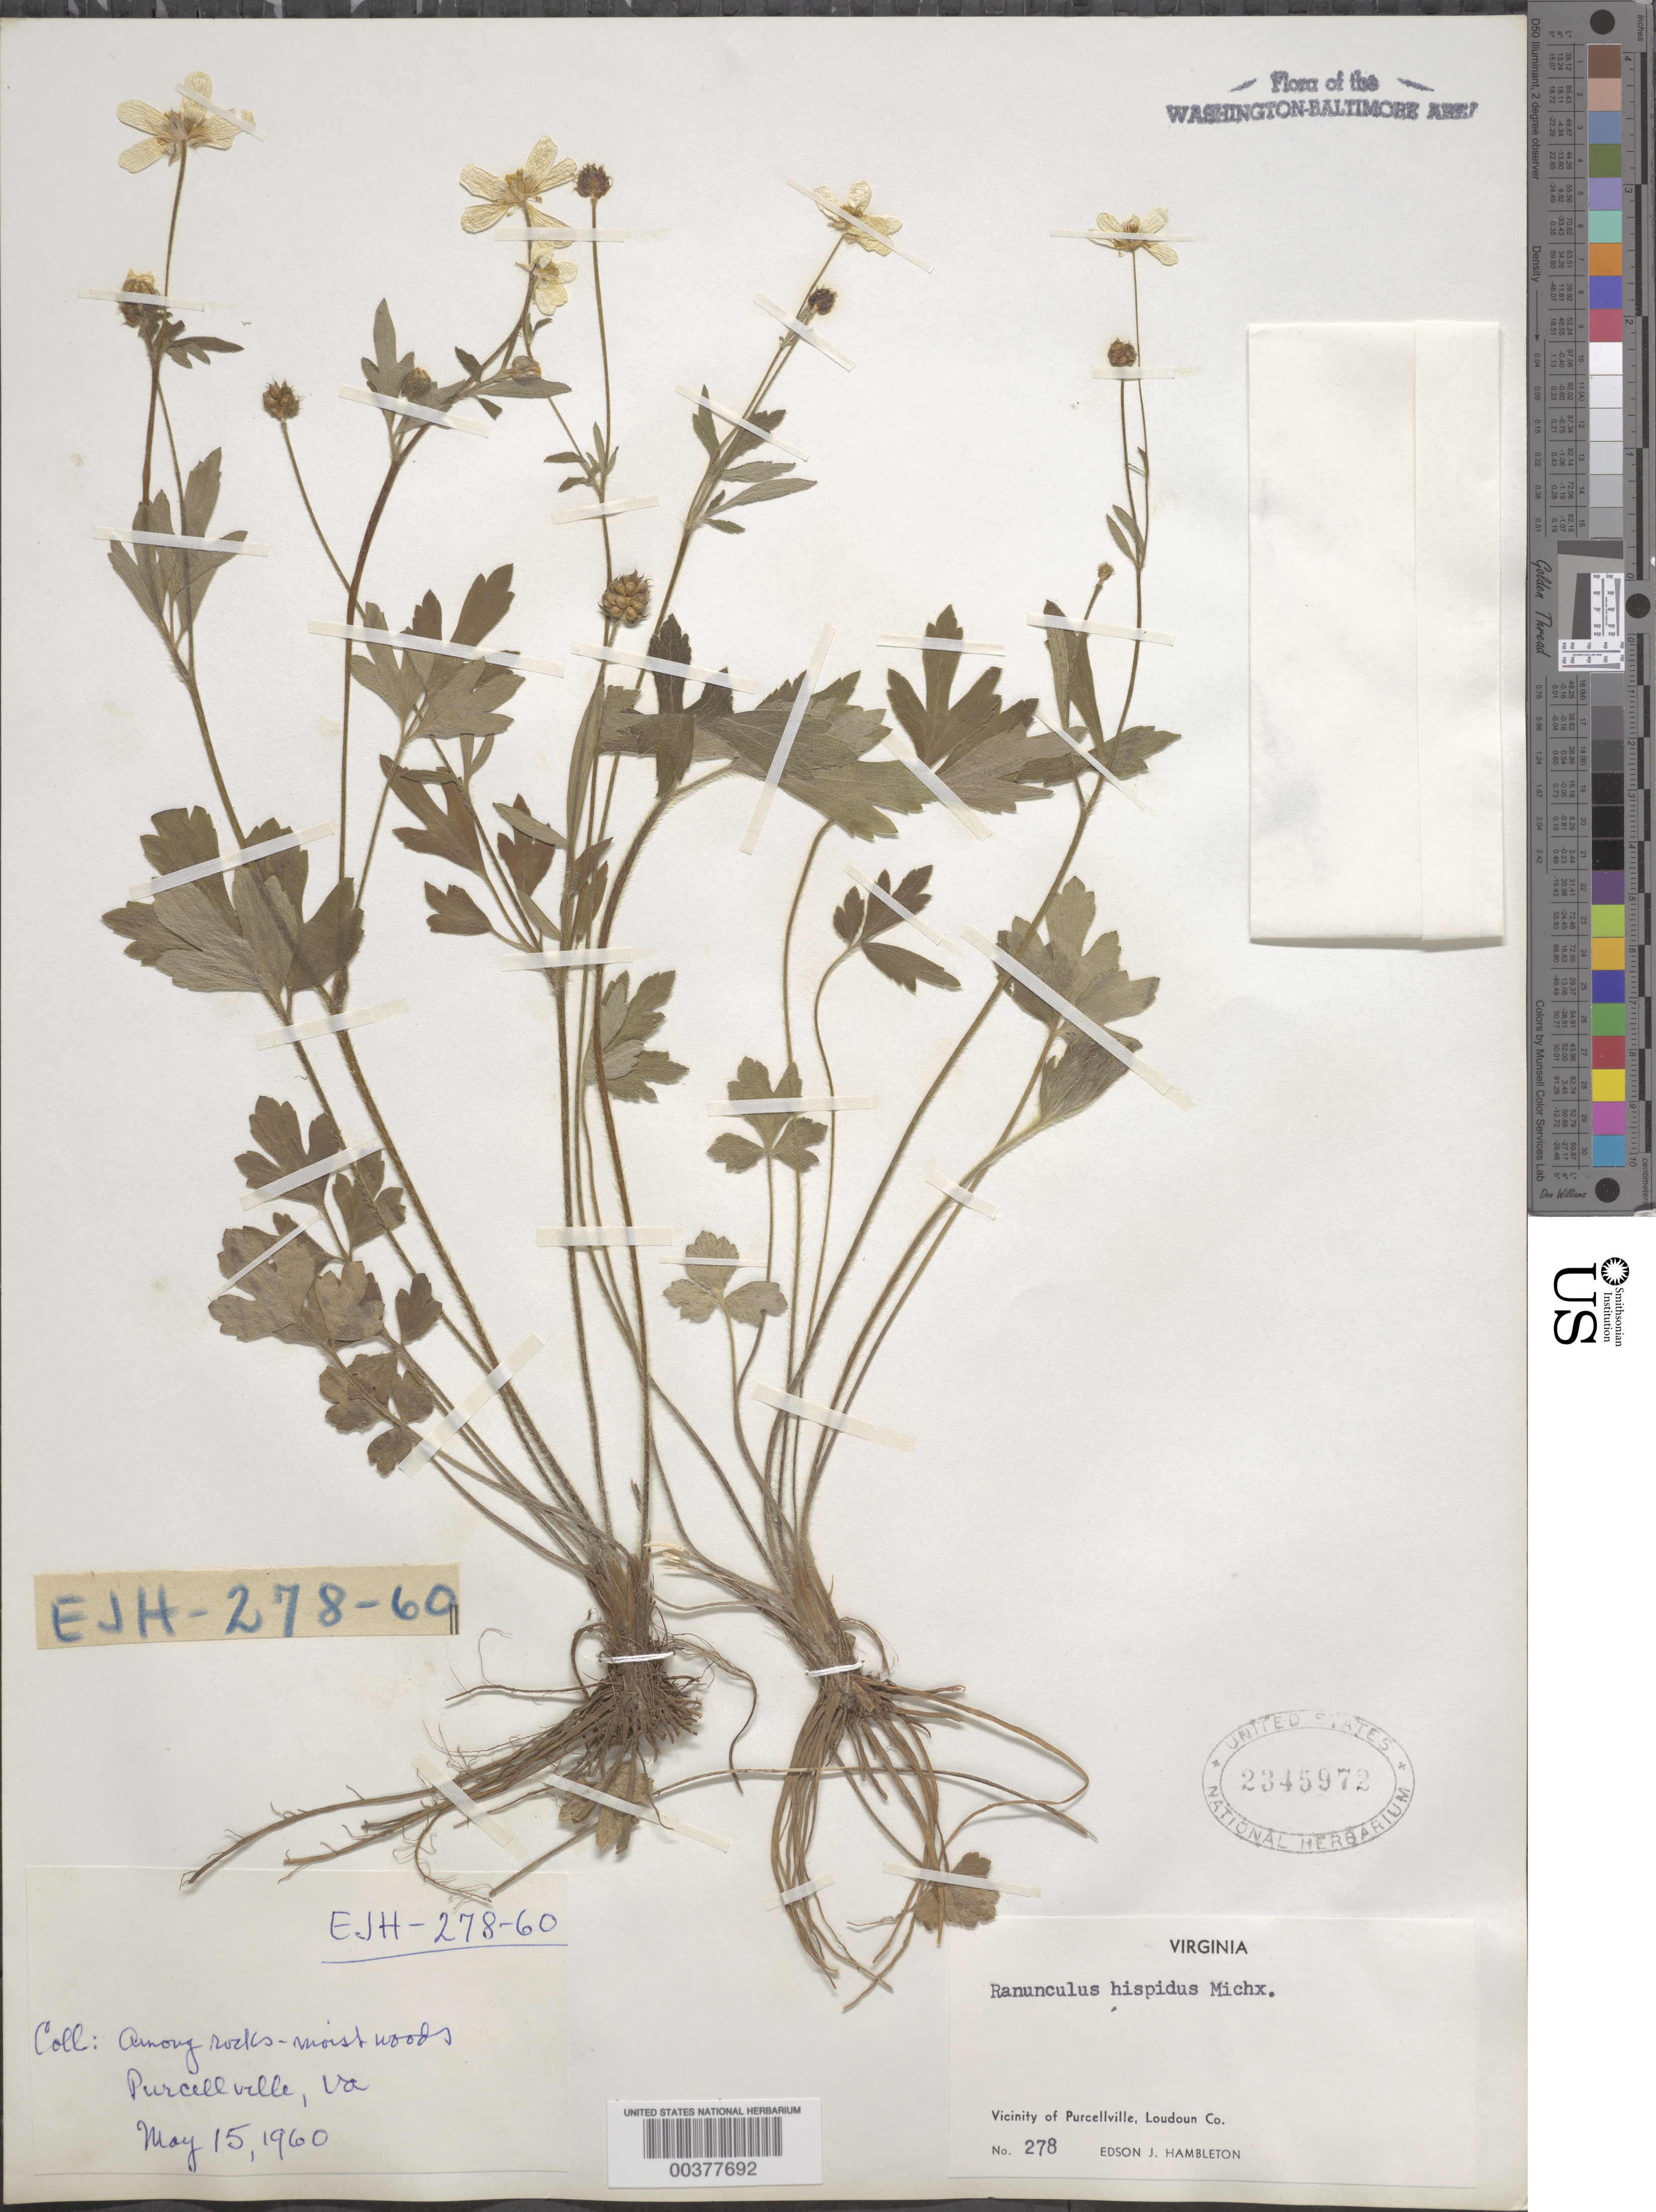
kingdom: Plantae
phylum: Tracheophyta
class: Magnoliopsida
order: Ranunculales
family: Ranunculaceae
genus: Ranunculus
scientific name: Ranunculus hispidus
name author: Michx.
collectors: E. Hambleton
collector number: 278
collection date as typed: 15 May 1960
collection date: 1960-05-15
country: United States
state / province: Virginia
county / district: Loudoun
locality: Purcellville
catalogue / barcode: US 2345972